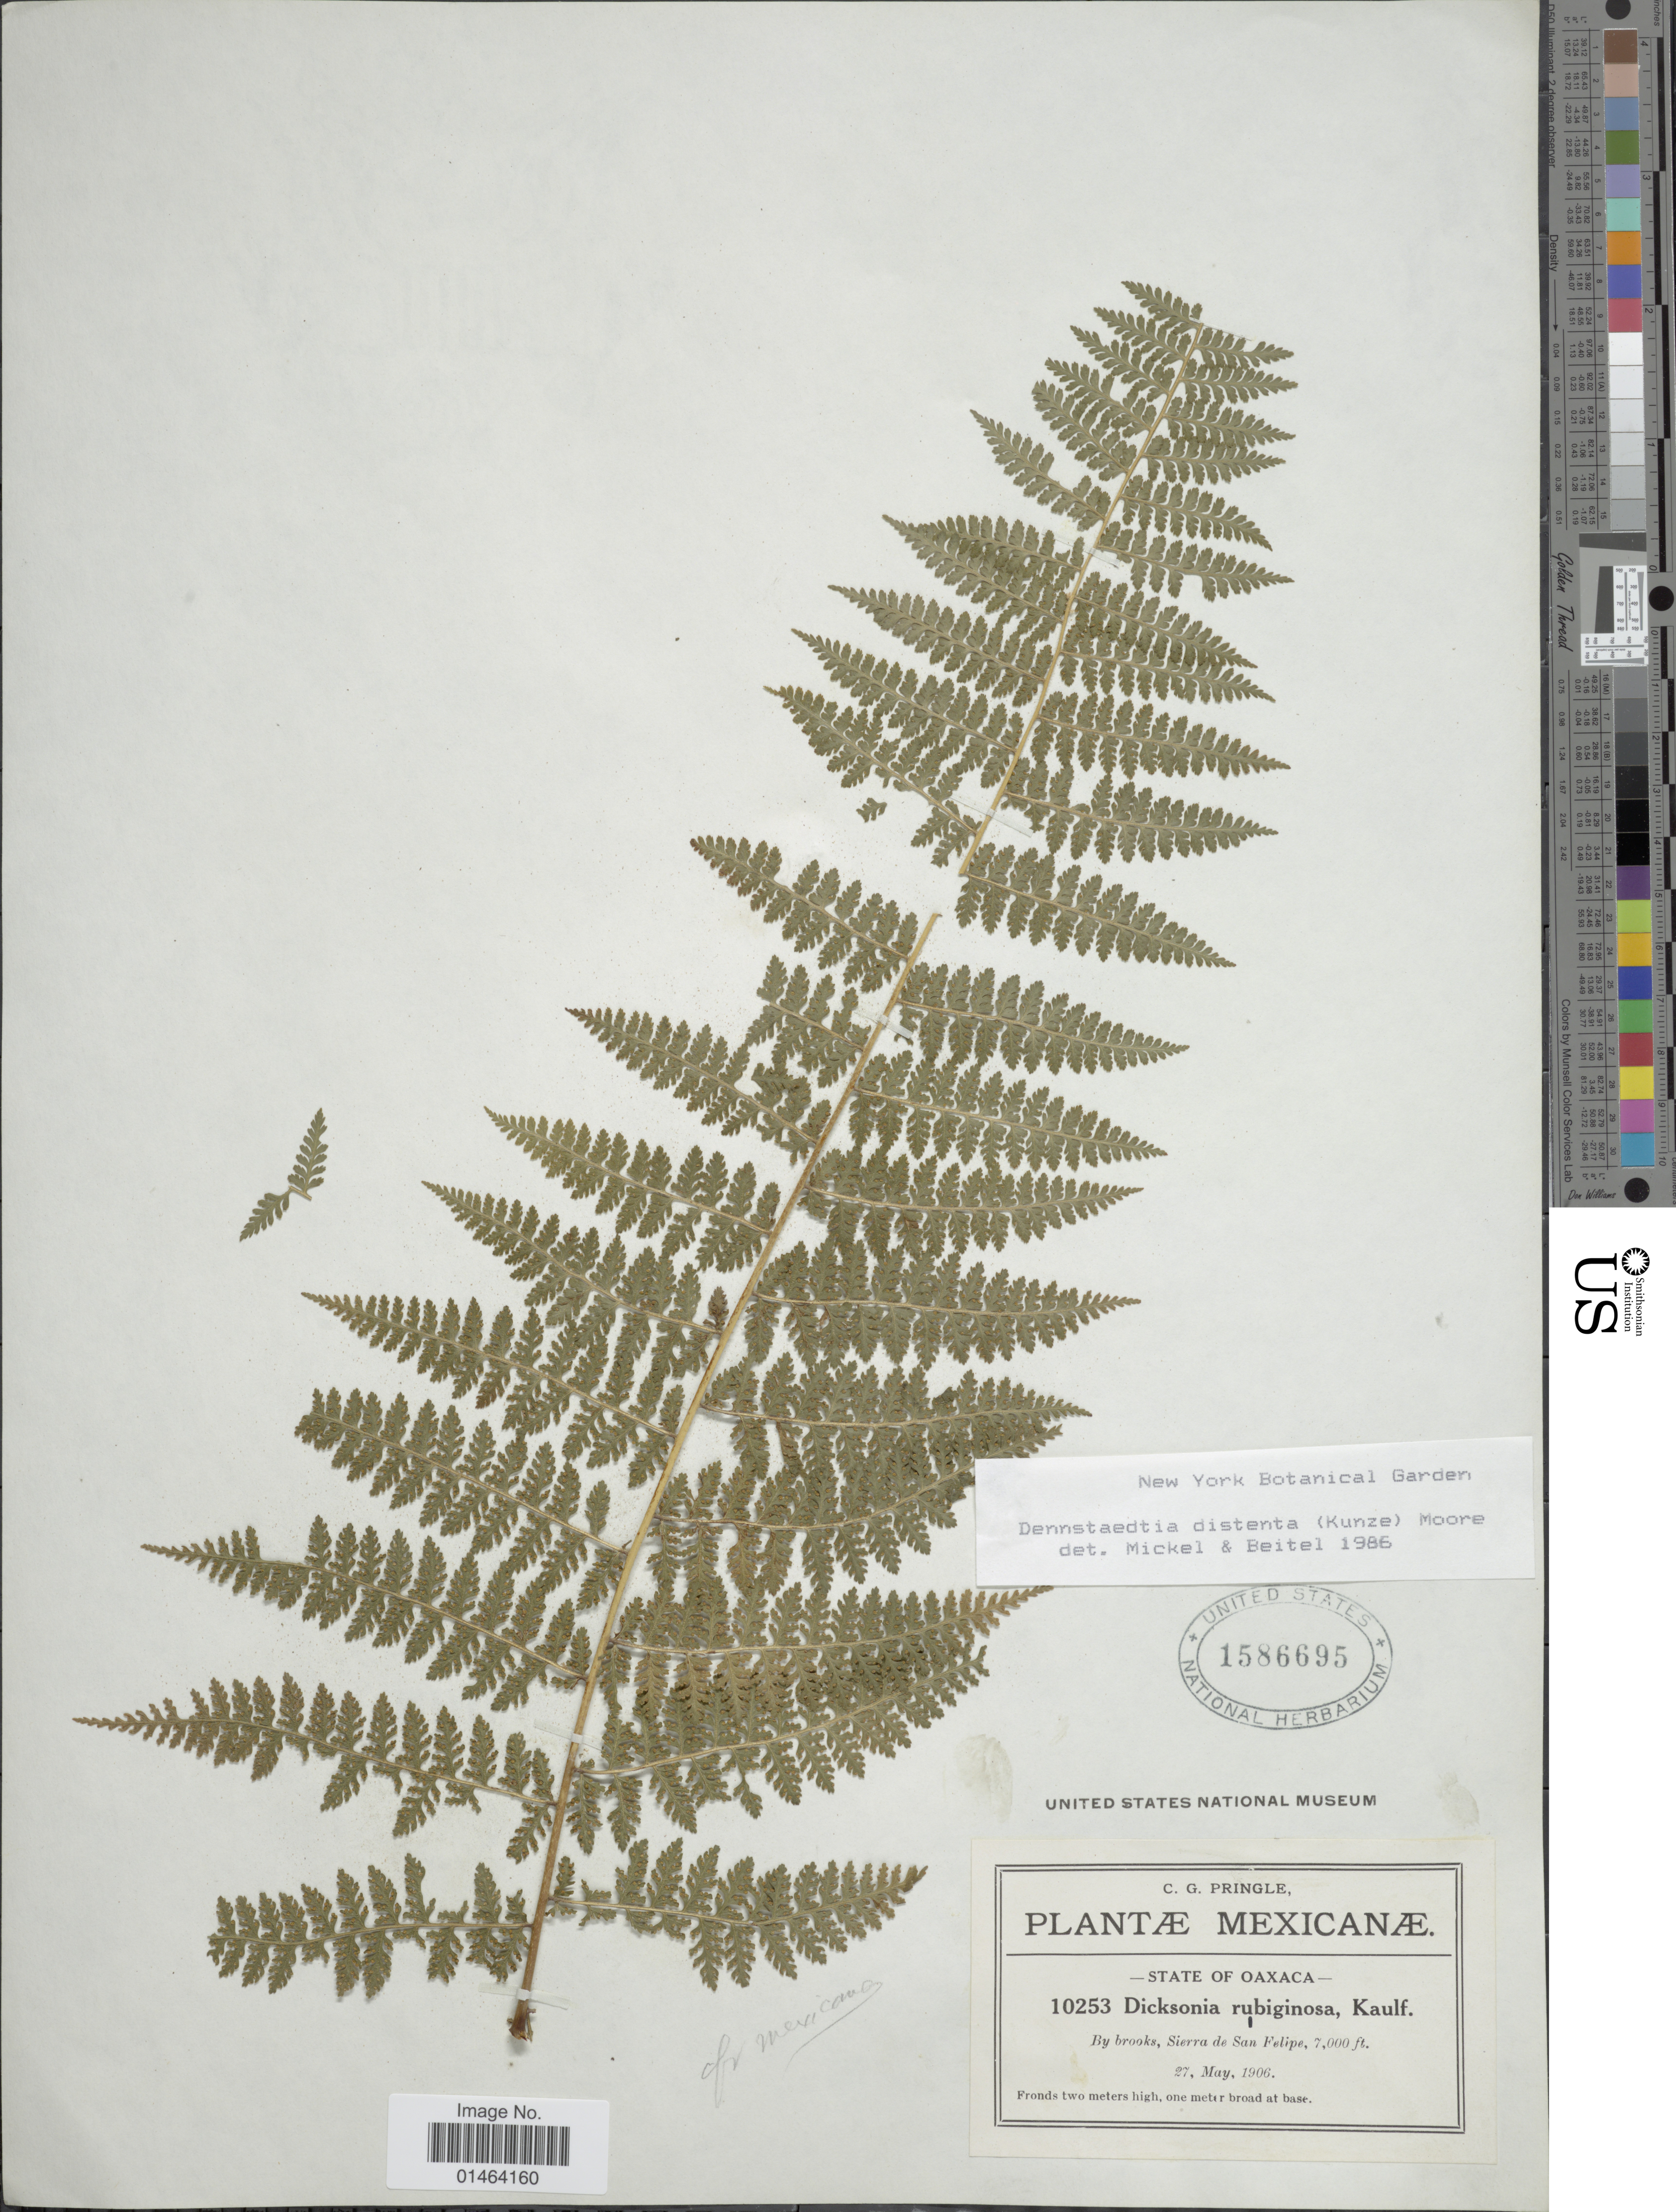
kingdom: Plantae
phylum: Tracheophyta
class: Polypodiopsida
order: Polypodiales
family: Dennstaedtiaceae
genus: Dennstaedtia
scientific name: Dennstaedtia distenta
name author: (Kunze) T. Moore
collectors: C. G. Pringle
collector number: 10253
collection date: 1906-05-27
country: Mexico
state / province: Oaxaca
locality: By brooks, Sierra de San Felipe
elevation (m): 2134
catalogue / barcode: US 1586695